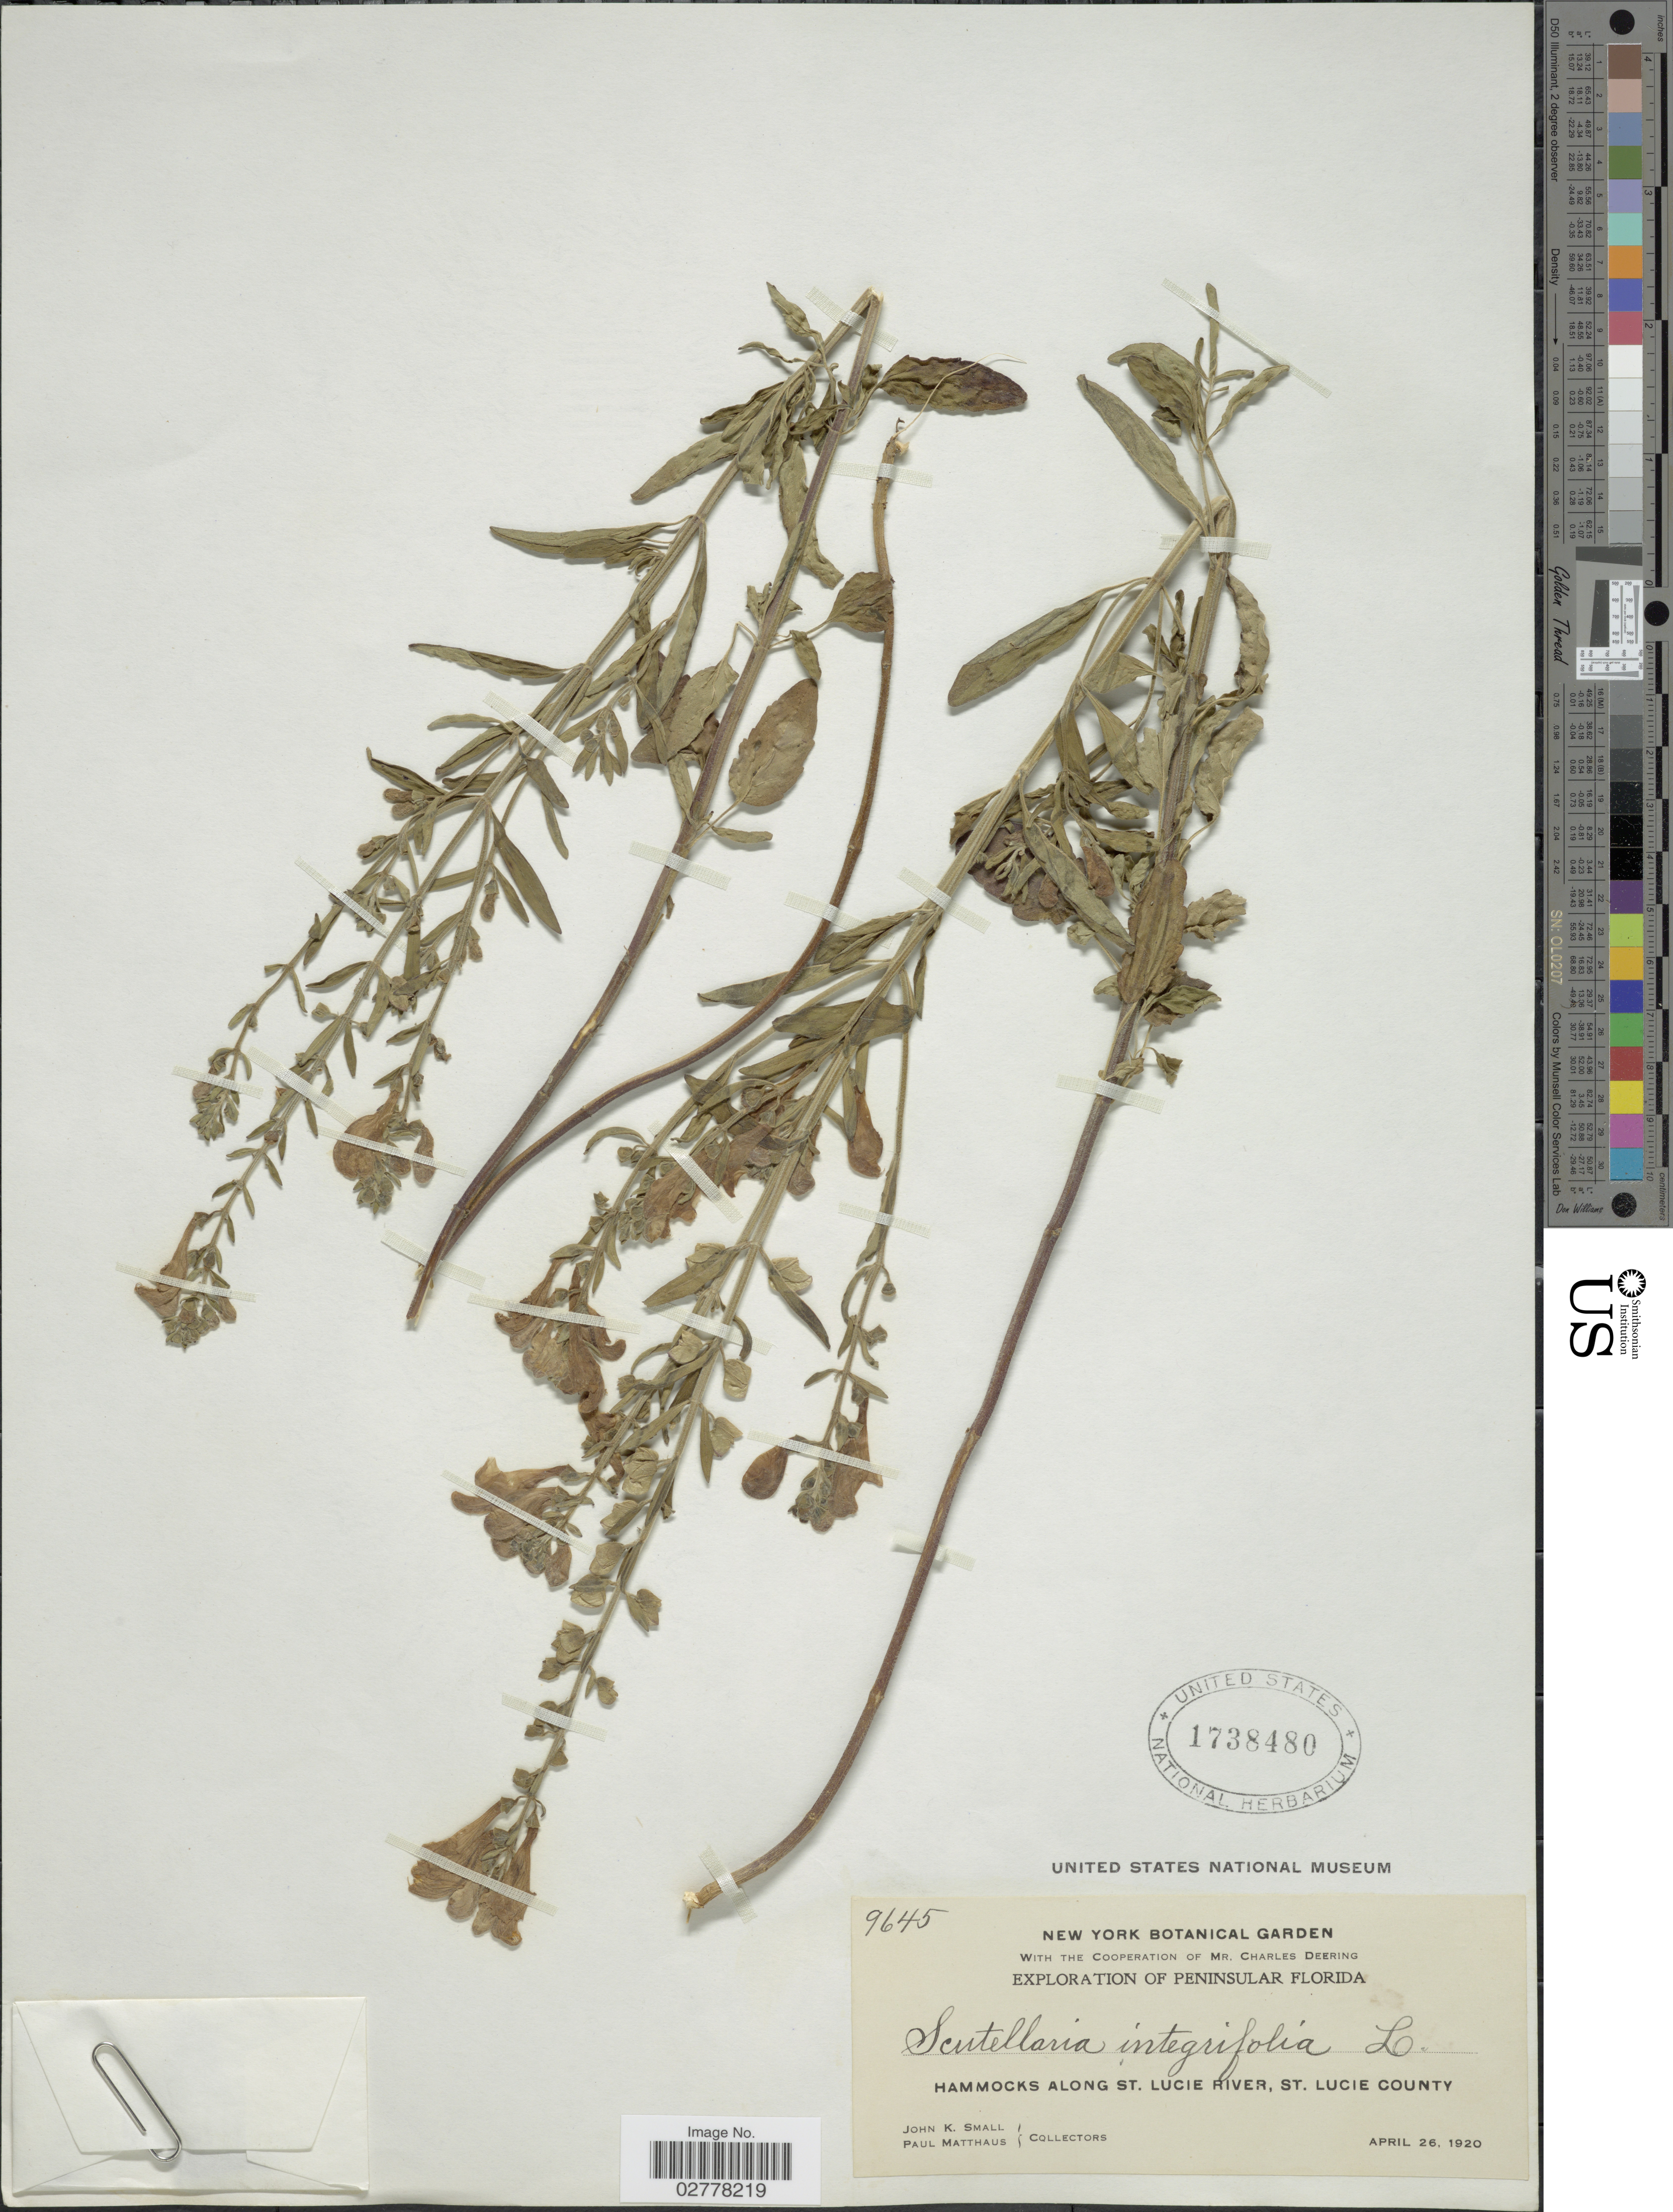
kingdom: Plantae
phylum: Tracheophyta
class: Magnoliopsida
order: Lamiales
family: Lamiaceae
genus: Scutellaria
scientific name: Scutellaria integrifolia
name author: L.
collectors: J. K. Small & P. Matthaus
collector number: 9645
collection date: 1920-04-26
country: United States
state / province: Florida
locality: Peninsular Florida. Hammocks along St. Lucie River, St. Lucie County.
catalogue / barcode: US 1738480